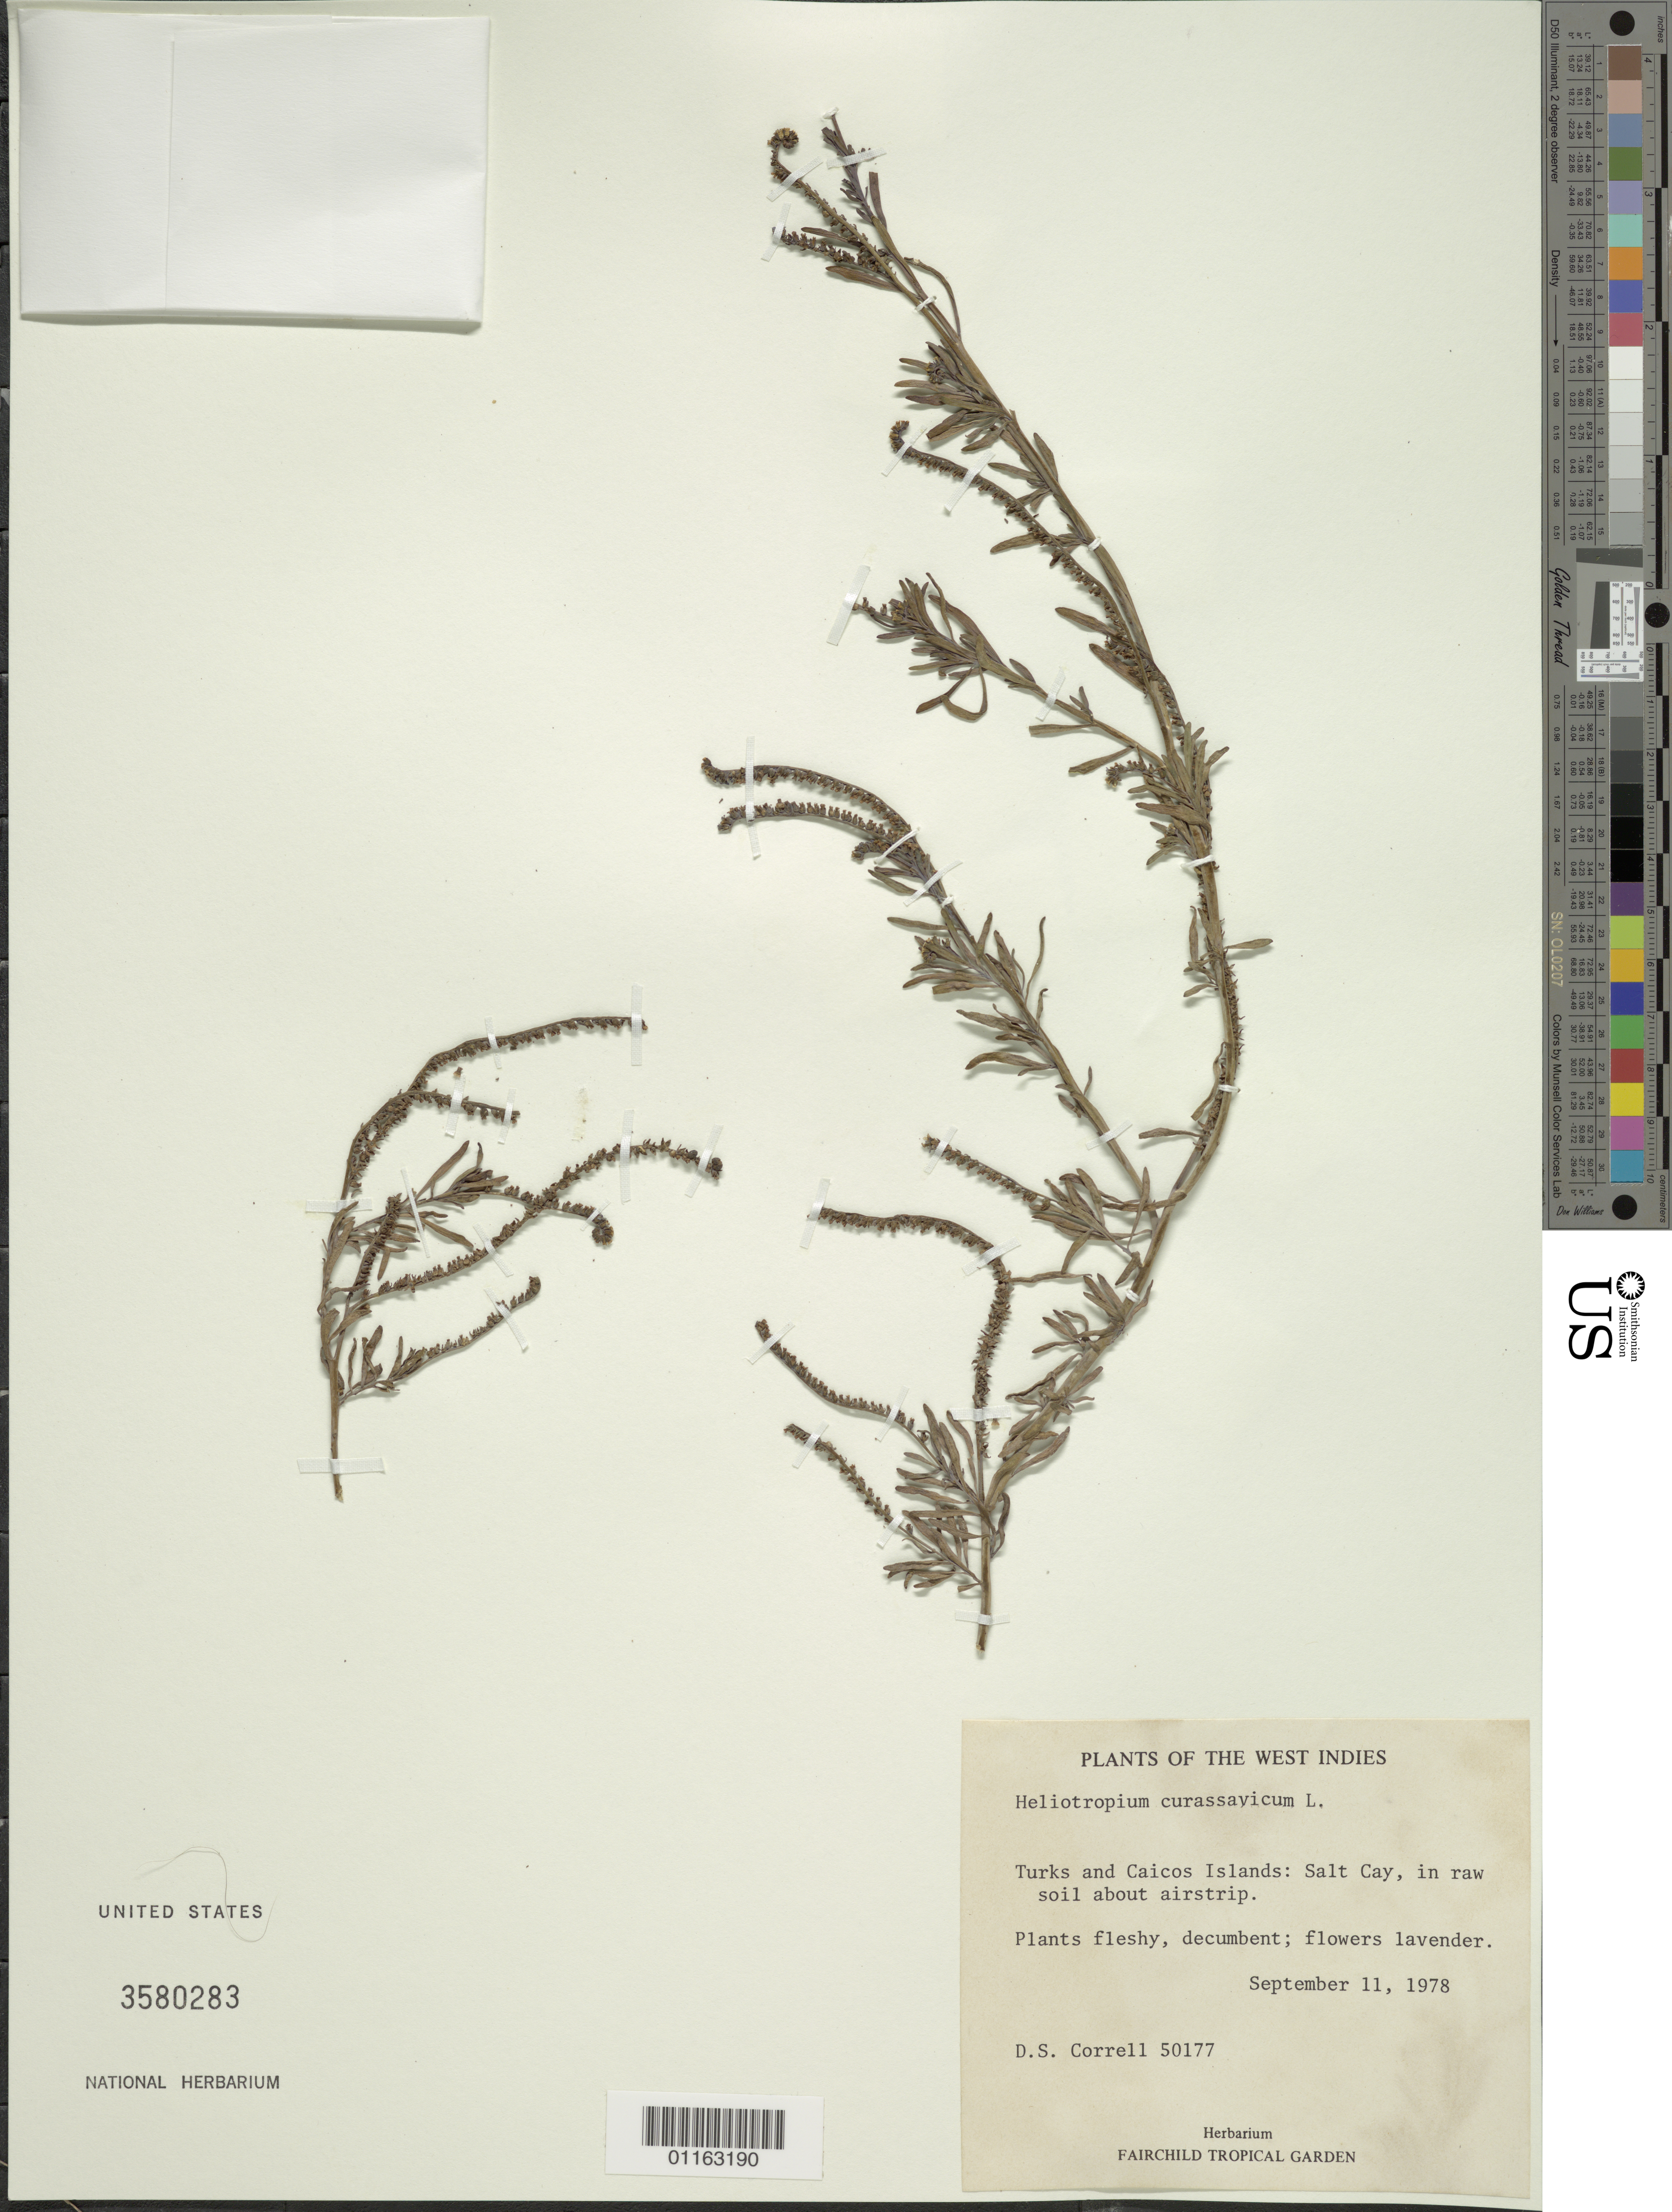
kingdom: Plantae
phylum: Tracheophyta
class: Magnoliopsida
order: Boraginales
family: Heliotropiaceae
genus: Heliotropium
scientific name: Heliotropium curassavicum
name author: L.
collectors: D. S. Correll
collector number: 50177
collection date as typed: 11 Sep 1978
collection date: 1978-09-11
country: Turks and Caicos Islands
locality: Salt cay, in raw soil about airstrip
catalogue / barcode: US 3580283